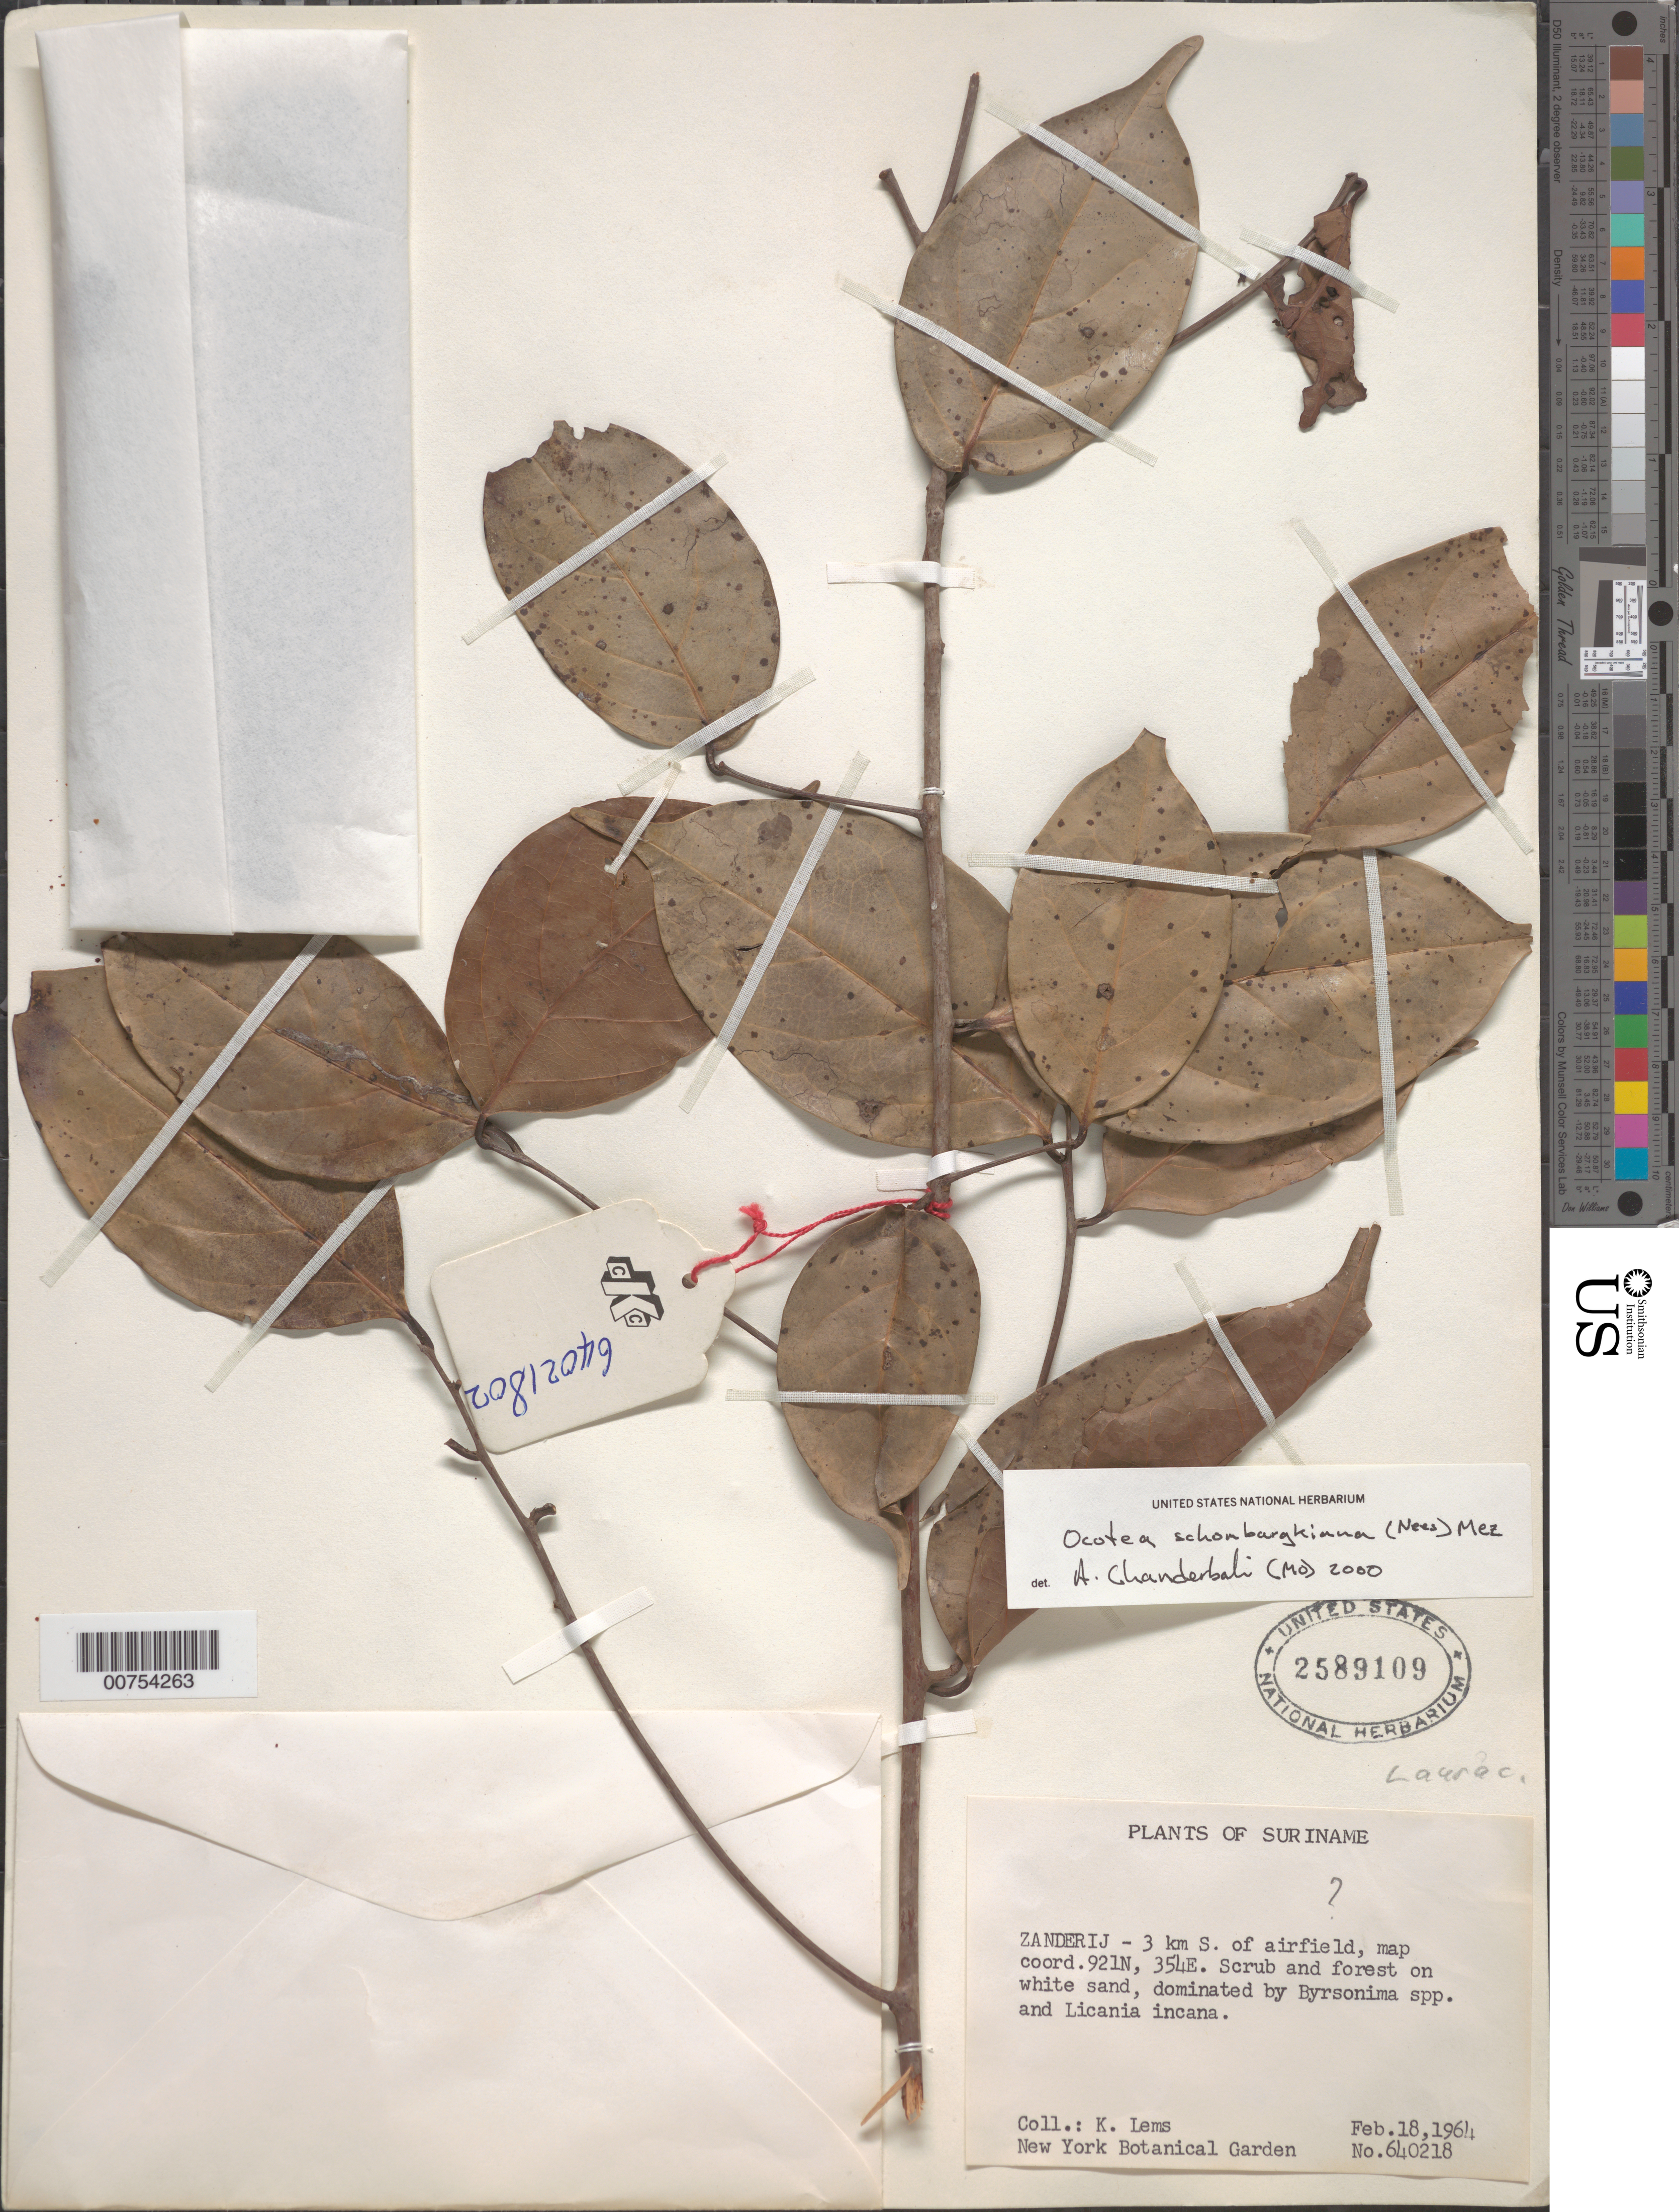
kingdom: Plantae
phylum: Tracheophyta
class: Magnoliopsida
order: Laurales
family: Lauraceae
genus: Ocotea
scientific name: Ocotea schomburgkiana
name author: (Nees) Mez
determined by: Chanderbali, Andre Shashi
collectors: K. Lems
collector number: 640218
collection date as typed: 18-Feb-65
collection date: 1965-02-18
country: Suriname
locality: Zanderij, 3 km S of airfield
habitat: Scrub and forest on white sand, dominated by Byrsonima spp and Licania incana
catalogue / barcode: US 2589109